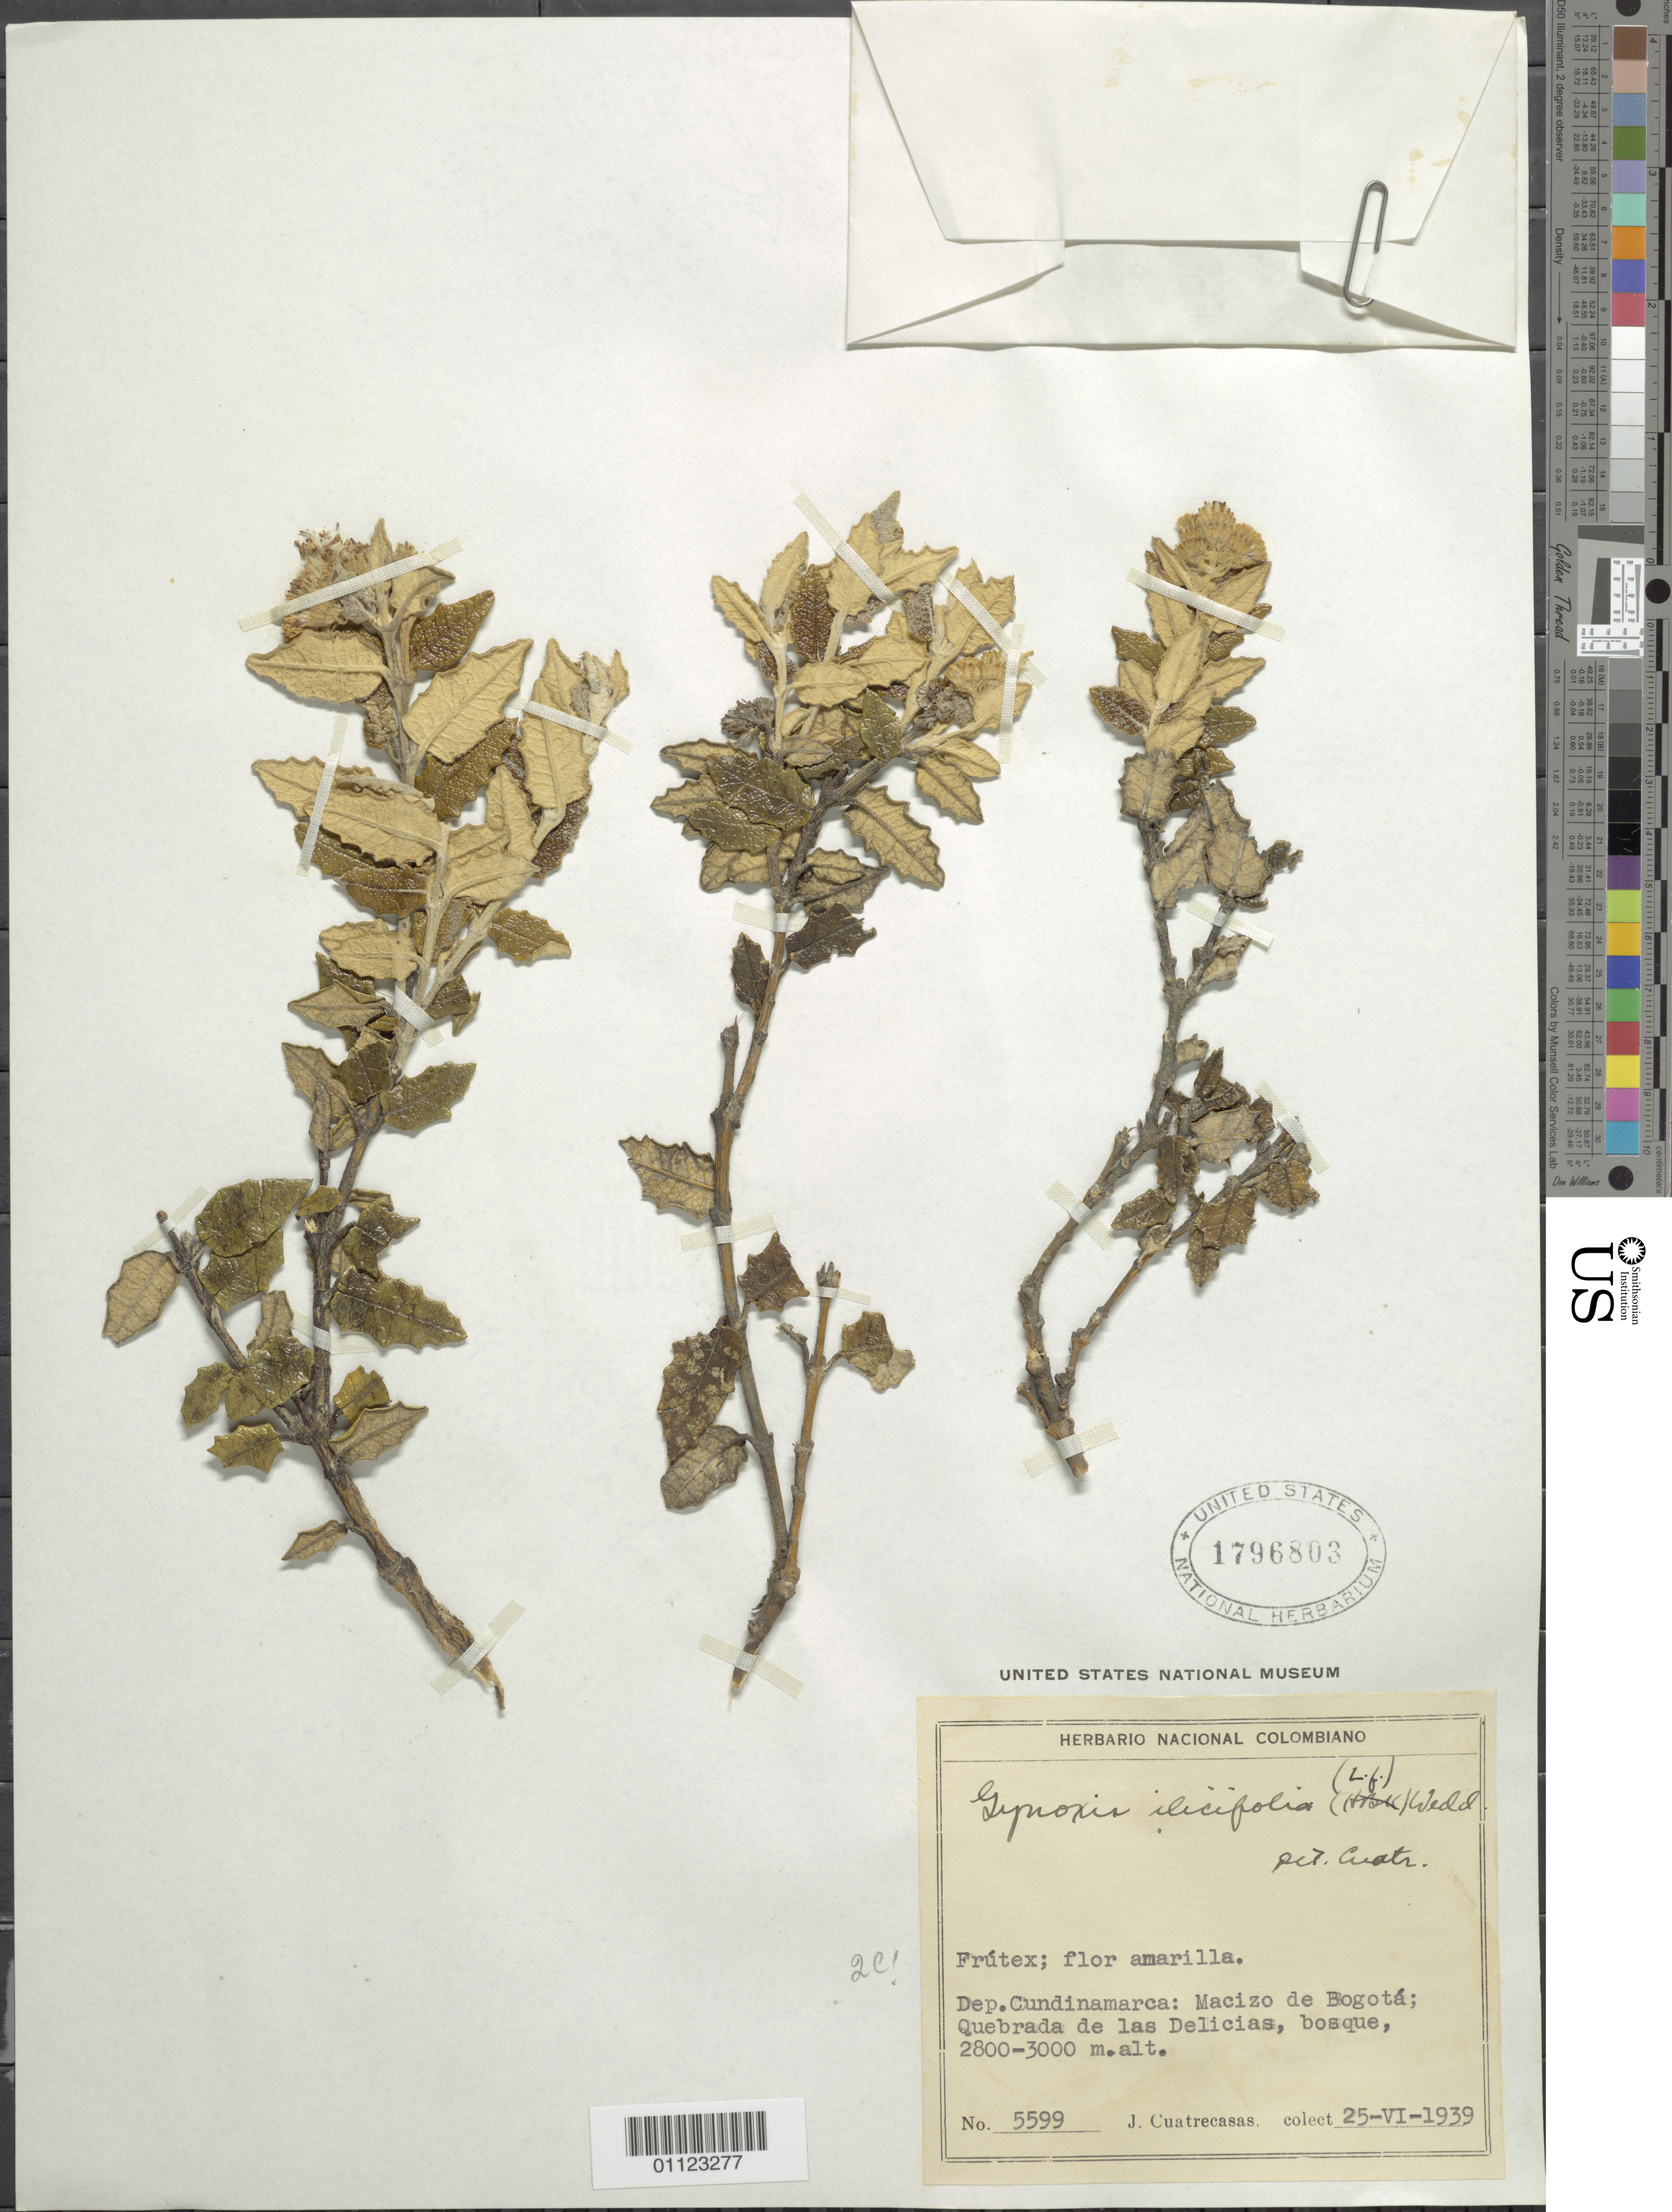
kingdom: Plantae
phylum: Tracheophyta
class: Magnoliopsida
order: Asterales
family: Asteraceae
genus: Pentacalia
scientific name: Pentacalia ilicifolia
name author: (L. f.) Cuatrec. & H. Rob.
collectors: J. Cuatrecasas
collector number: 5599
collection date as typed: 25 Jun 1939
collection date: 1939-06-25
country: Colombia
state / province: Cundinamarca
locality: Macizo de Bogota, Quebrada de las Delicias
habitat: Bosque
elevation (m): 2800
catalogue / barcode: US 1796803